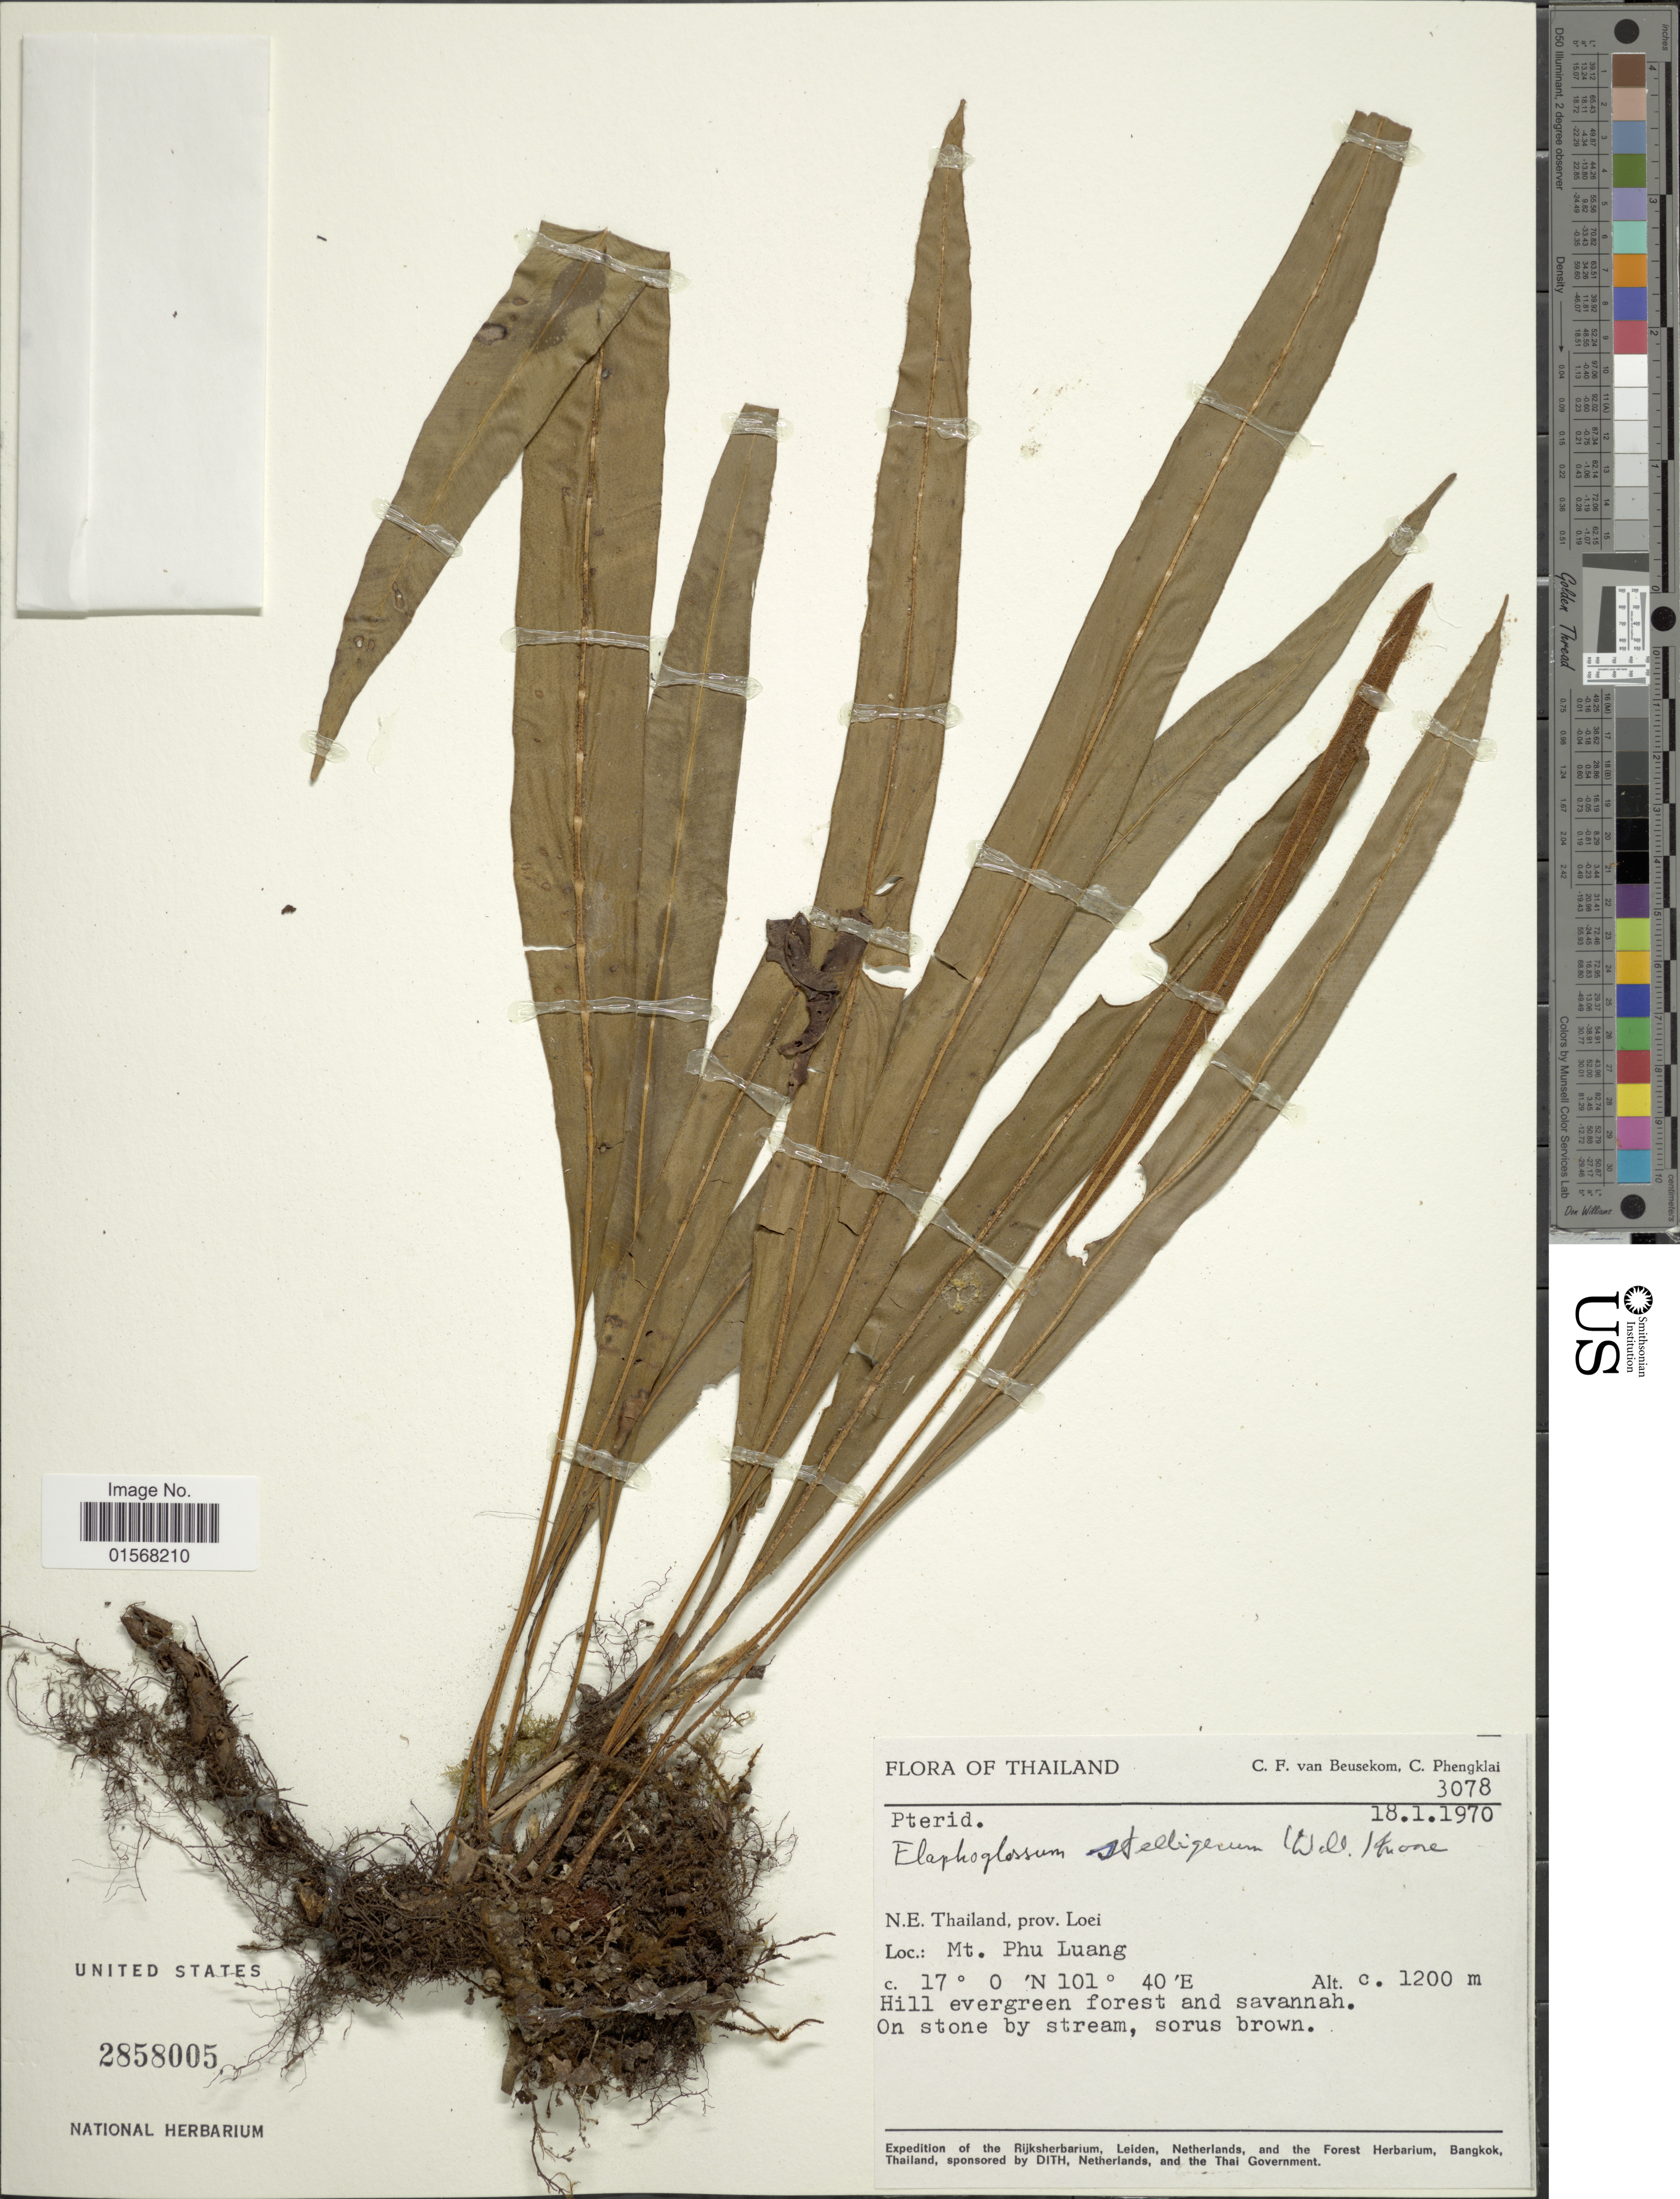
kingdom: Plantae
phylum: Tracheophyta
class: Polypodiopsida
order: Polypodiales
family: Dryopteridaceae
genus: Elaphoglossum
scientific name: Elaphoglossum stelligerum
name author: (Wall. ex Baker) T. Moore ex Alston & Bonner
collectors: C. F. Beusekom & C. Phengklai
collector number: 3078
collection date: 1970-01-18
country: Thailand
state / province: Loei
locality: N.E. Thailand, prov. Loei, Mt. Phu Luang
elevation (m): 1200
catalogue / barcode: US 2858005